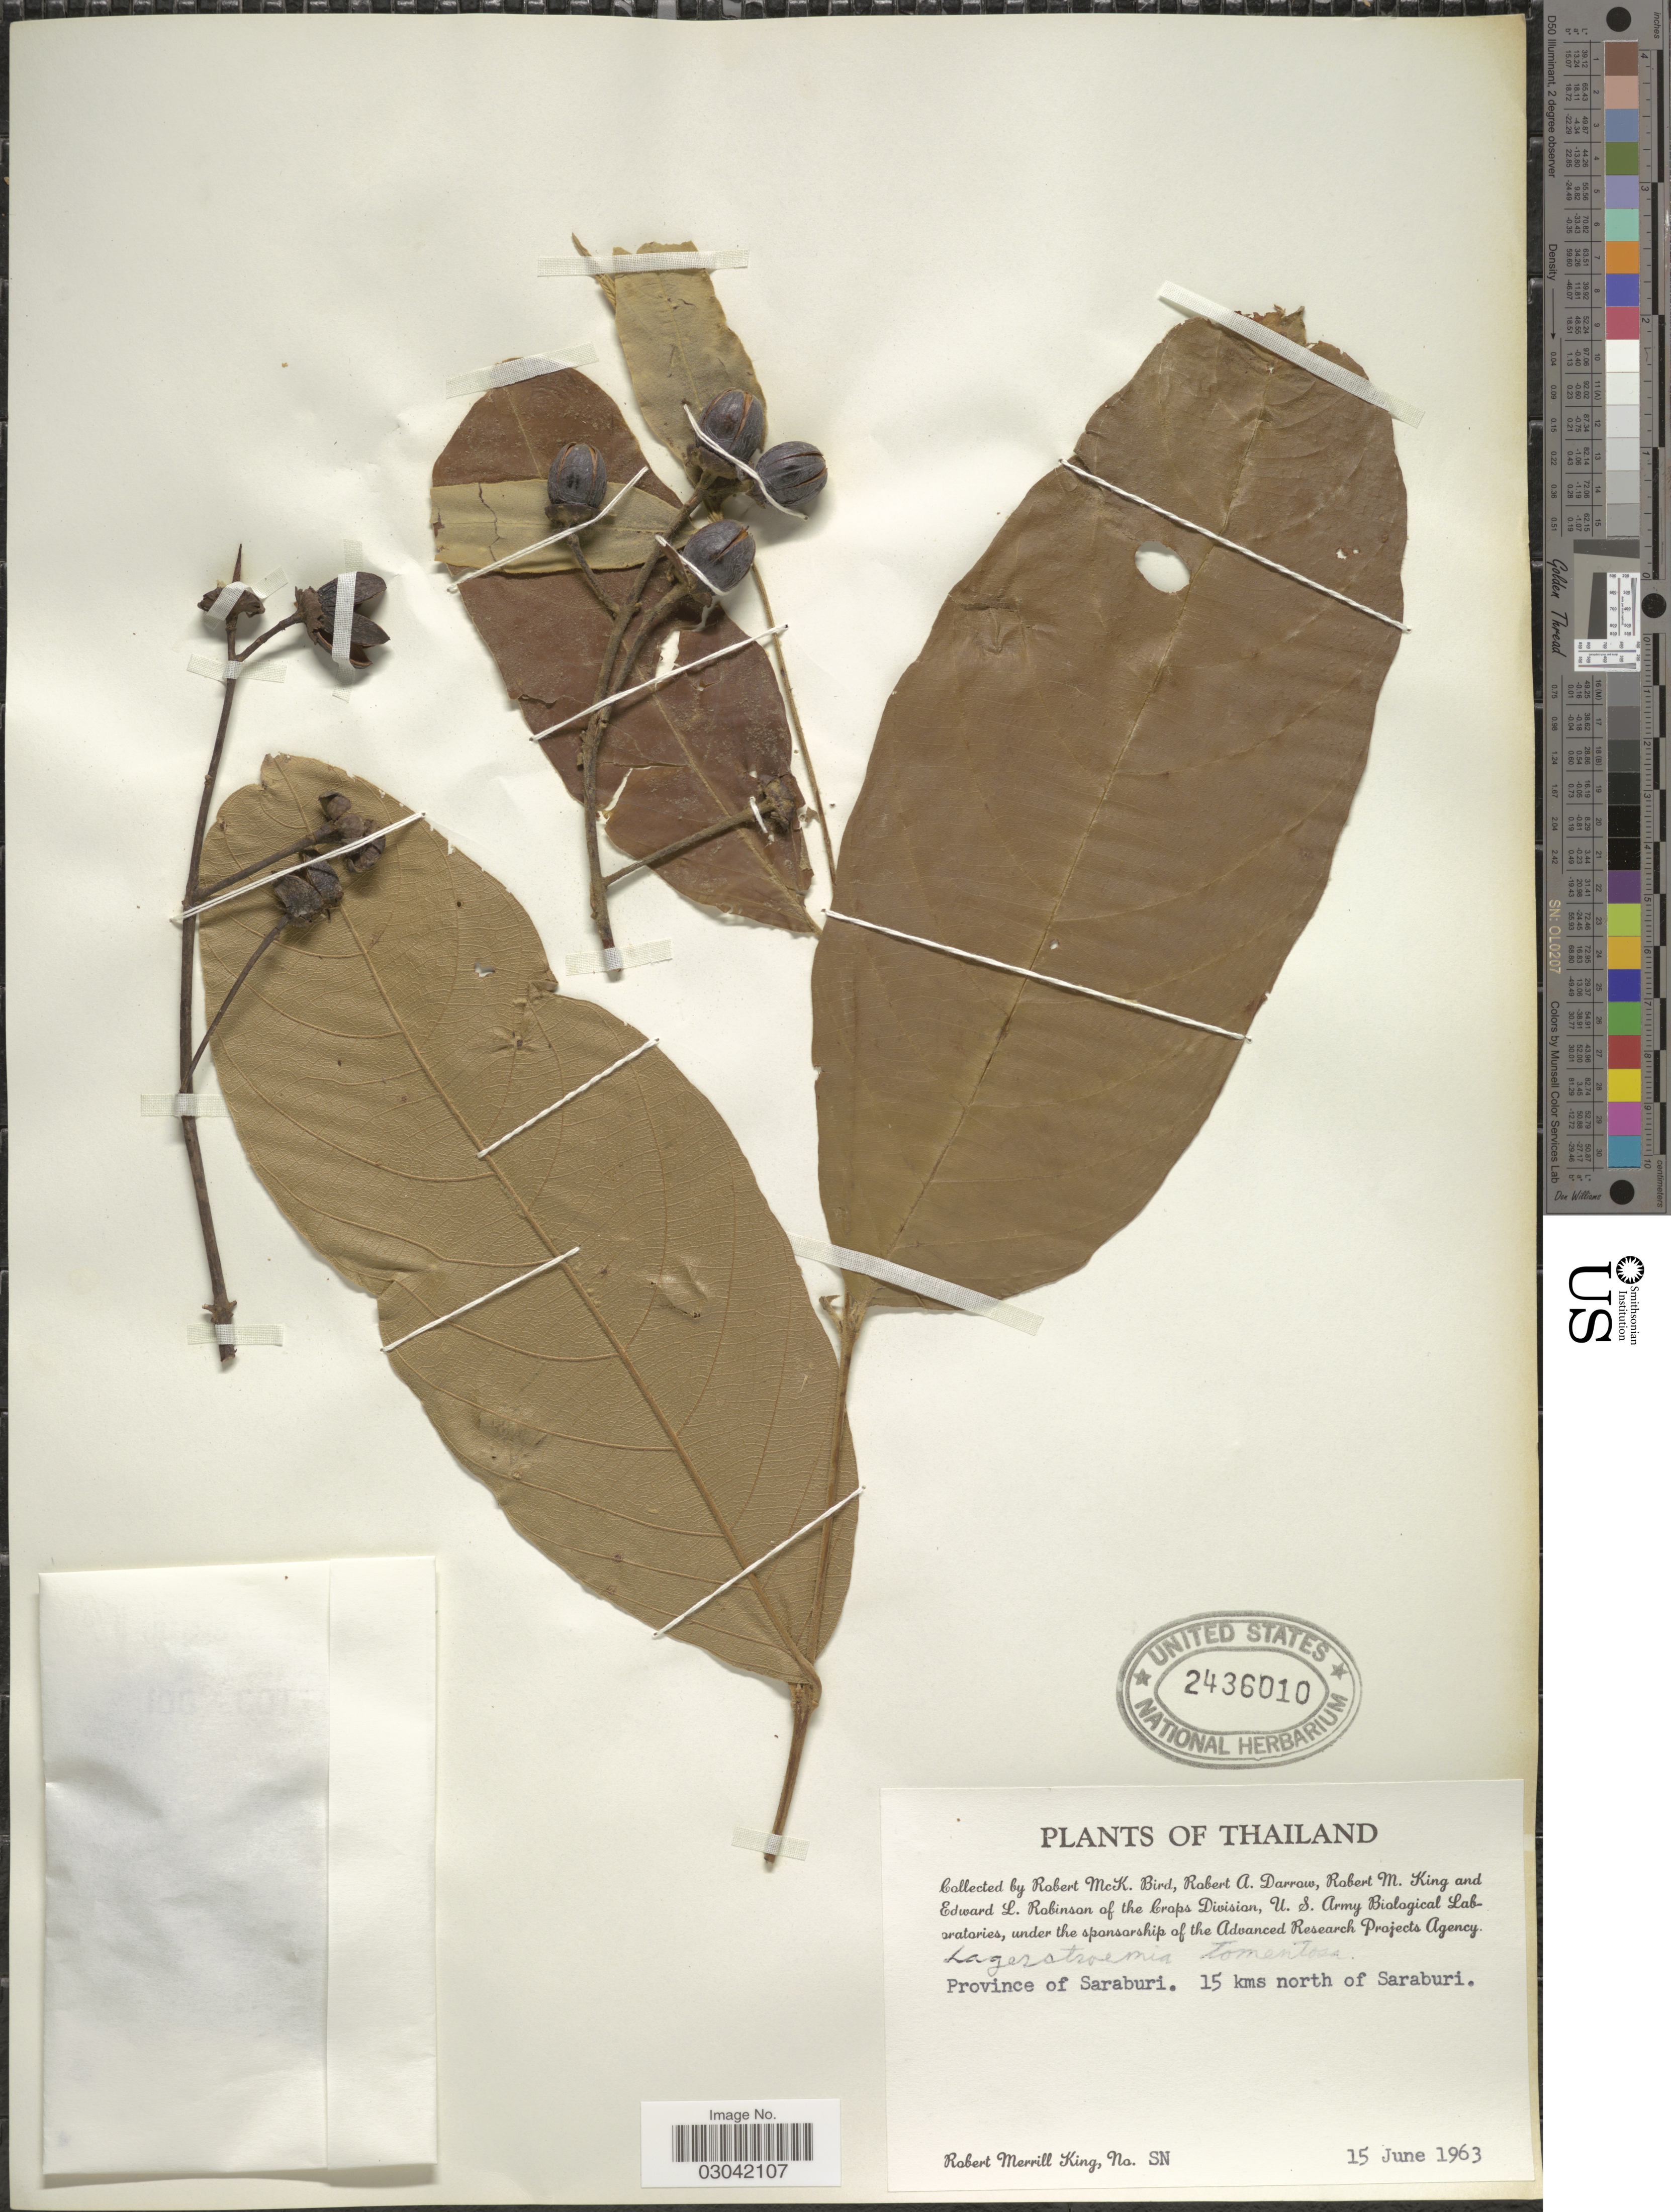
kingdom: Plantae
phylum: Tracheophyta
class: Magnoliopsida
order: Myrtales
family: Lythraceae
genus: Lagerstroemia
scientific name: Lagerstroemia tomentosa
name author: C. Presl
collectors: R. M. Bird, R. A. Darrow, R. M. King & E. A. Robinson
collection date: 1963-06-15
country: Thailand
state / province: Saraburi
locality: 15 km north of Saraburi.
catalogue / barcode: US 2436010